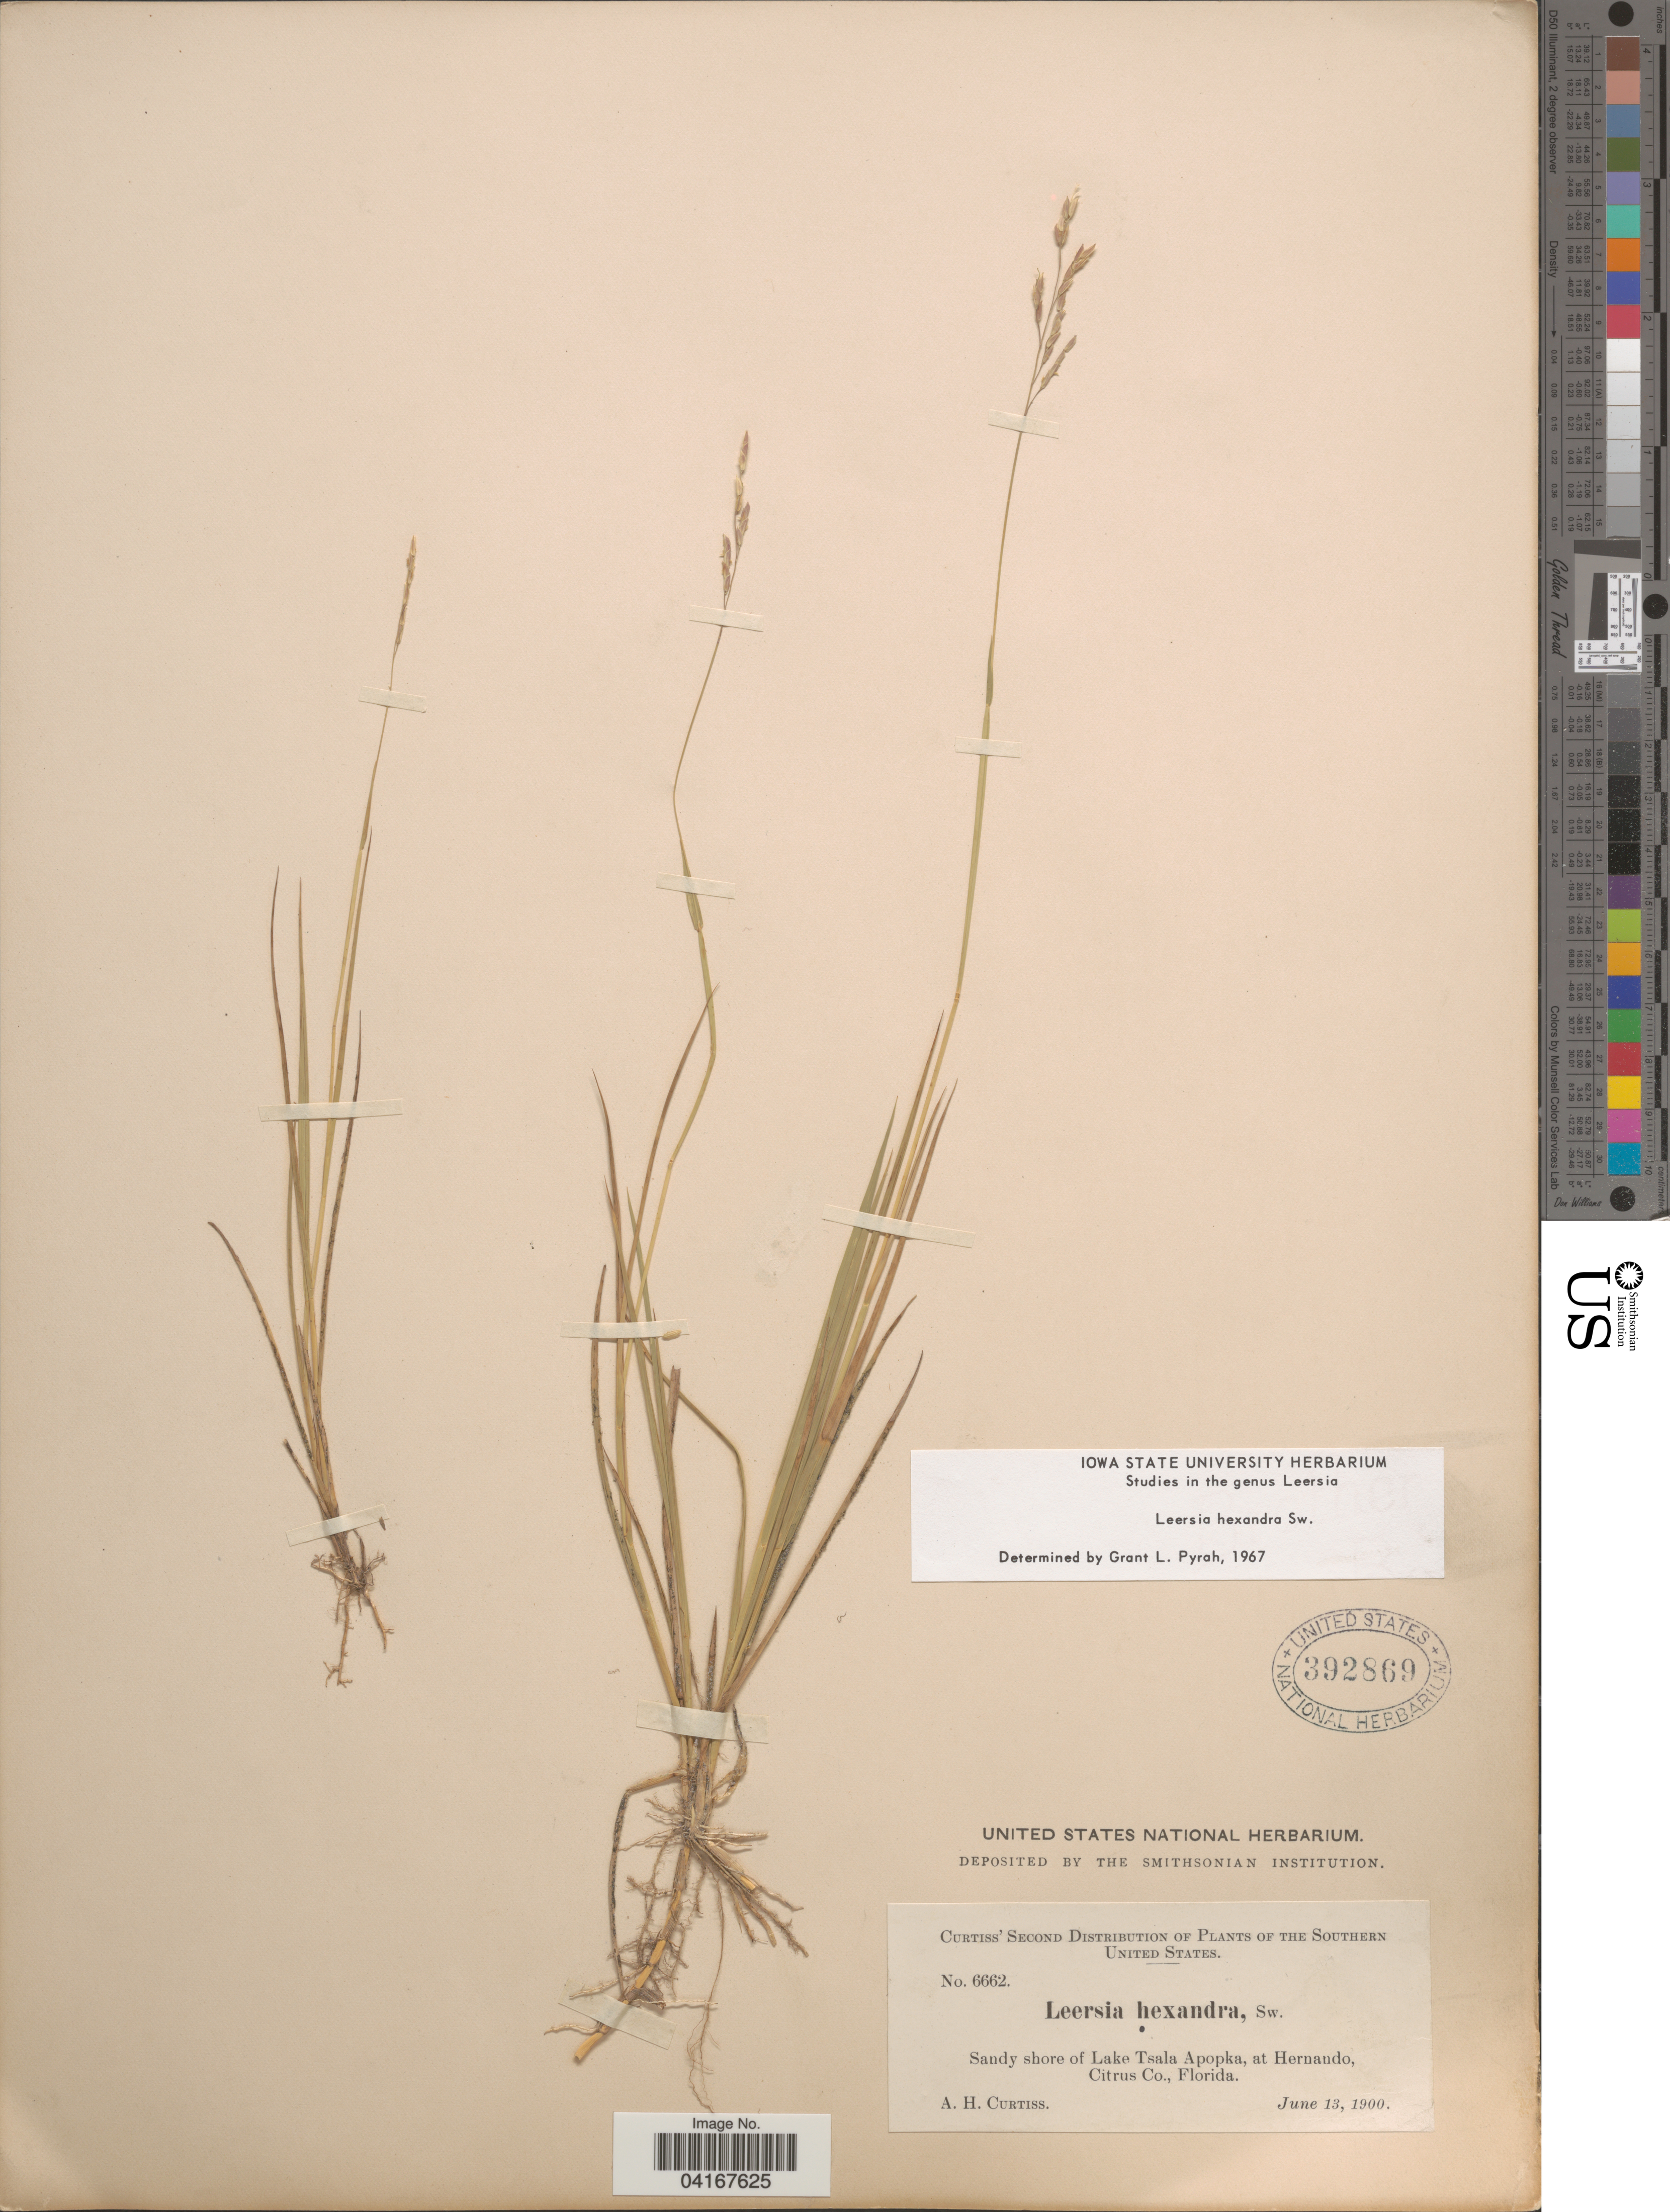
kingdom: Plantae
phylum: Tracheophyta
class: Liliopsida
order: Poales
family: Poaceae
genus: Leersia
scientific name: Leersia hexandra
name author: Sw.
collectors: A. H. Curtiss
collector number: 6662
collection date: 1900-06-13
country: United States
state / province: Florida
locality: Sandy shore of Lake Tsala Apopka, at Hernando, Citrus Co.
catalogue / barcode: US 392869